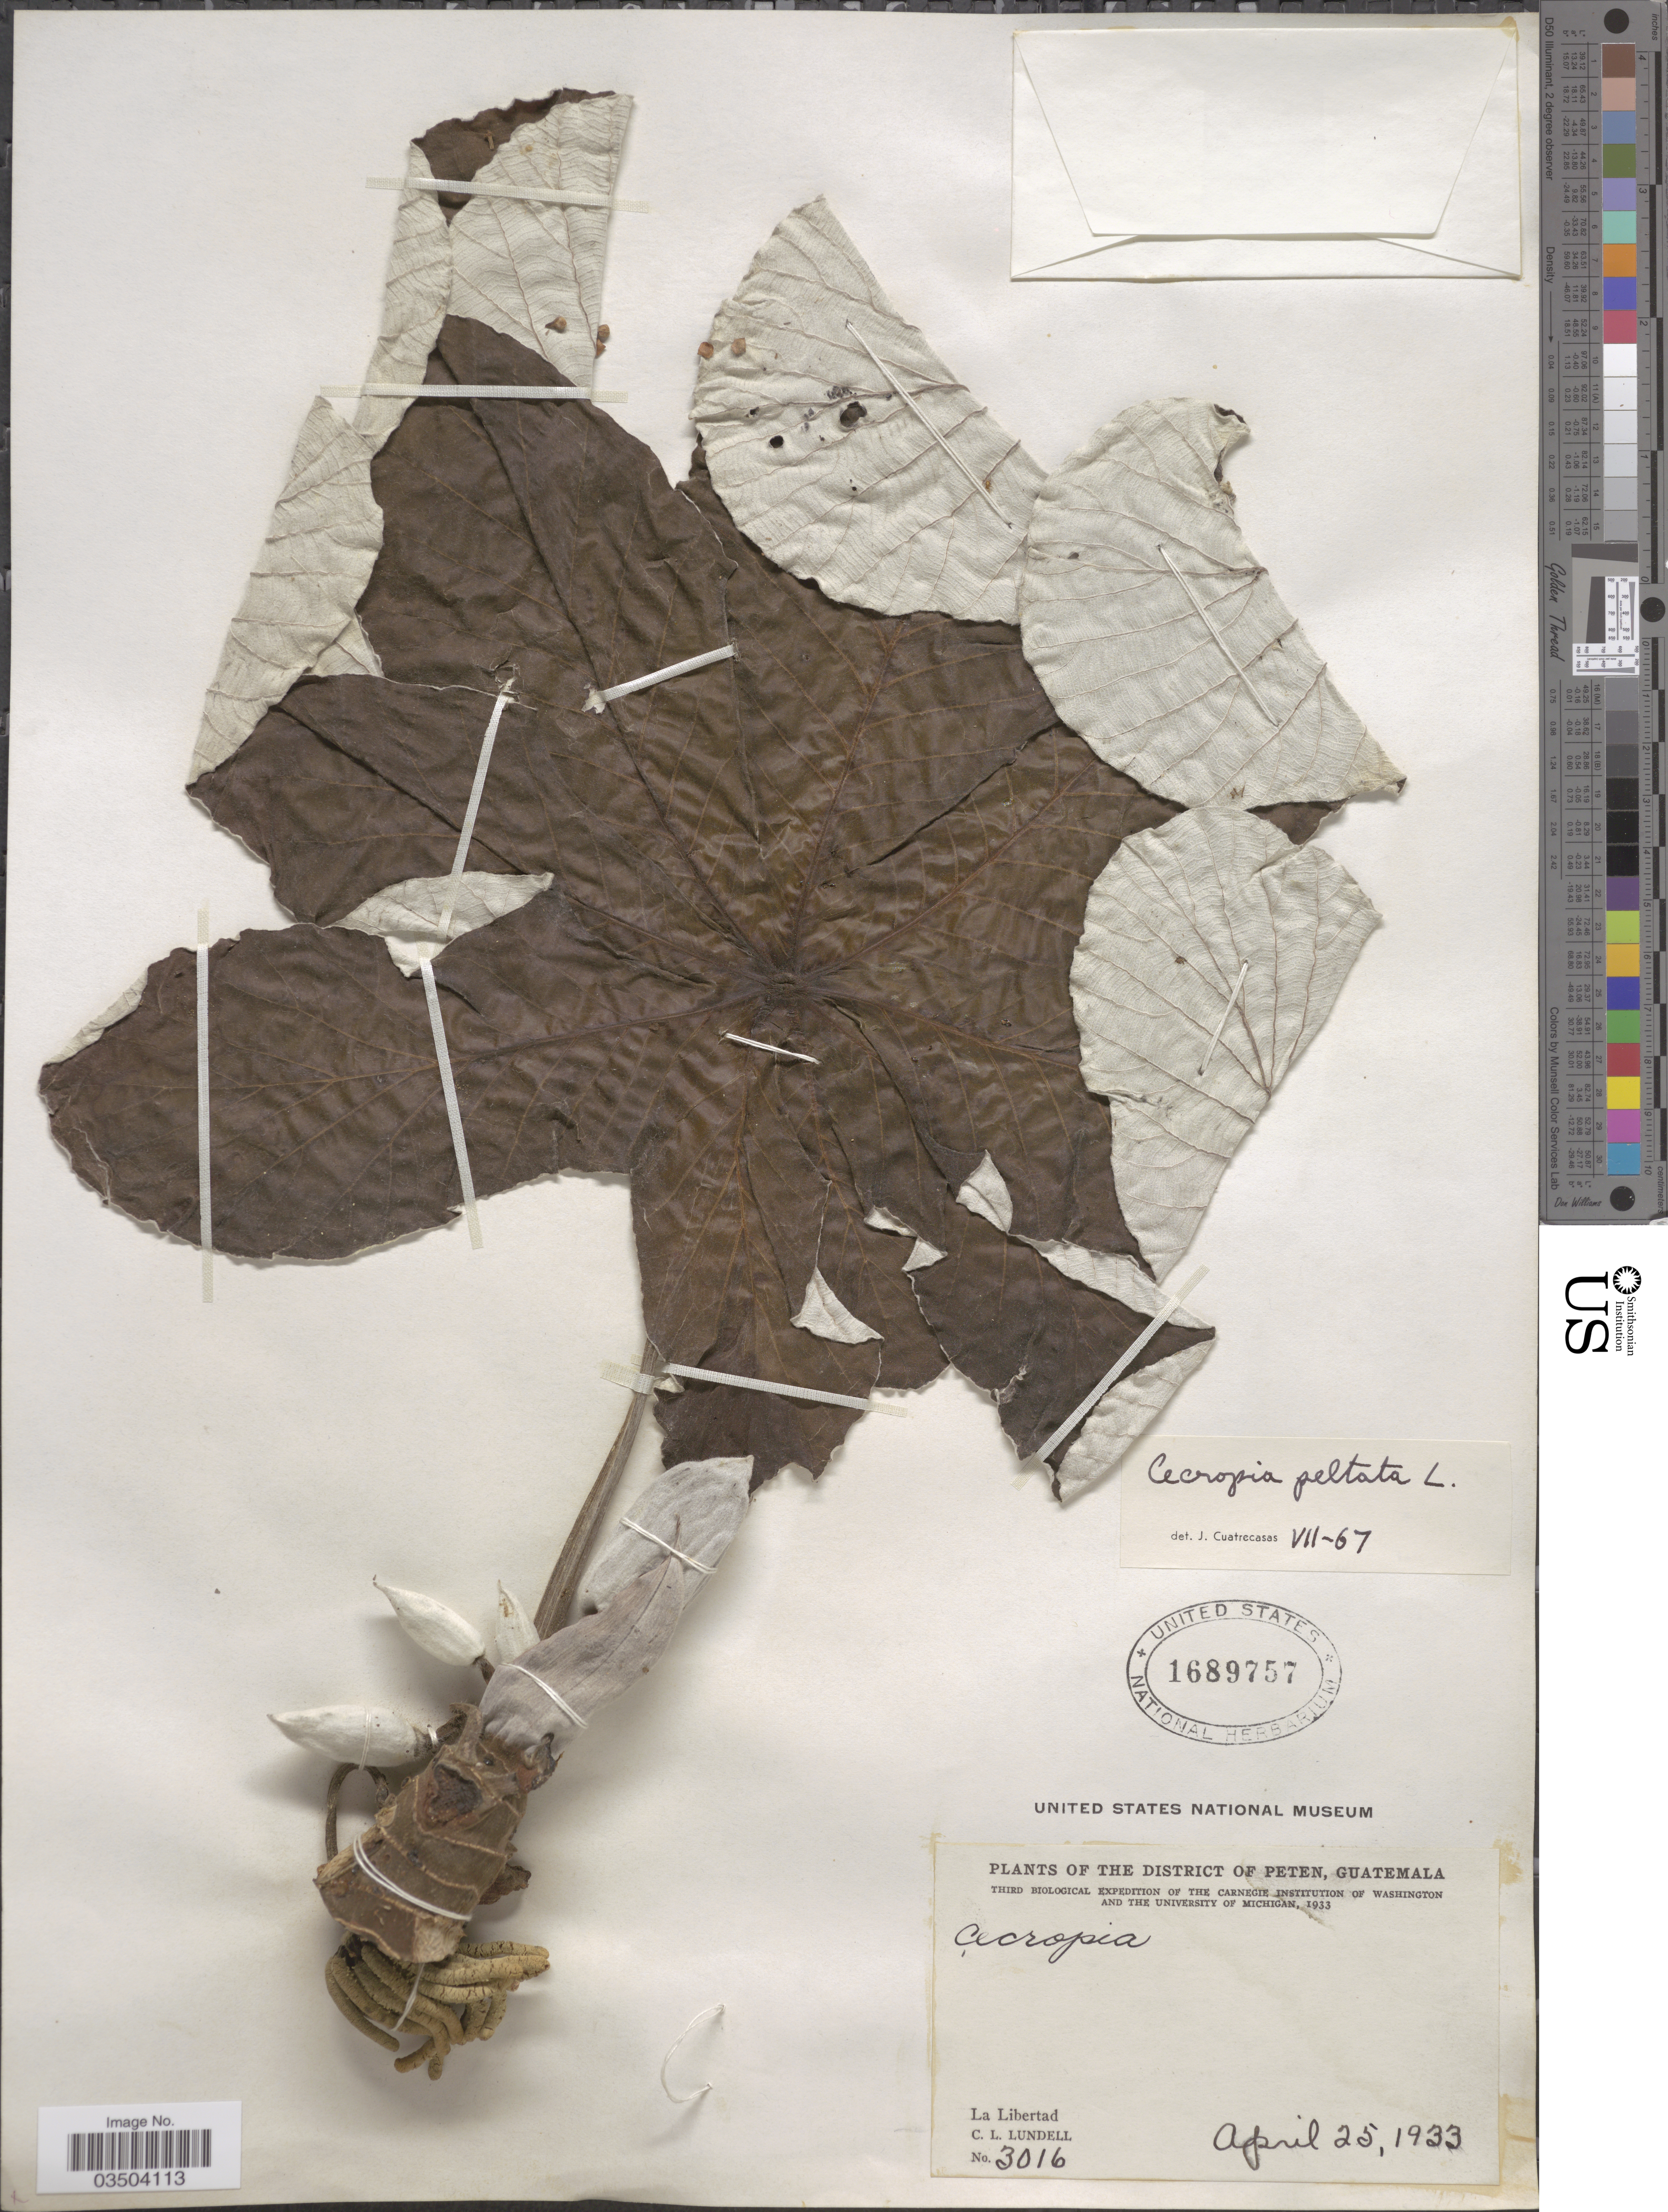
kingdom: Plantae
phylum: Tracheophyta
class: Magnoliopsida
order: Rosales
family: Urticaceae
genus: Cecropia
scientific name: Cecropia peltata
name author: L.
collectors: C. L. Lundell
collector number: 3016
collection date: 1933-04-25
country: Guatemala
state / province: El Peten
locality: District of Peten. La Libertad.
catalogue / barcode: US 1689757